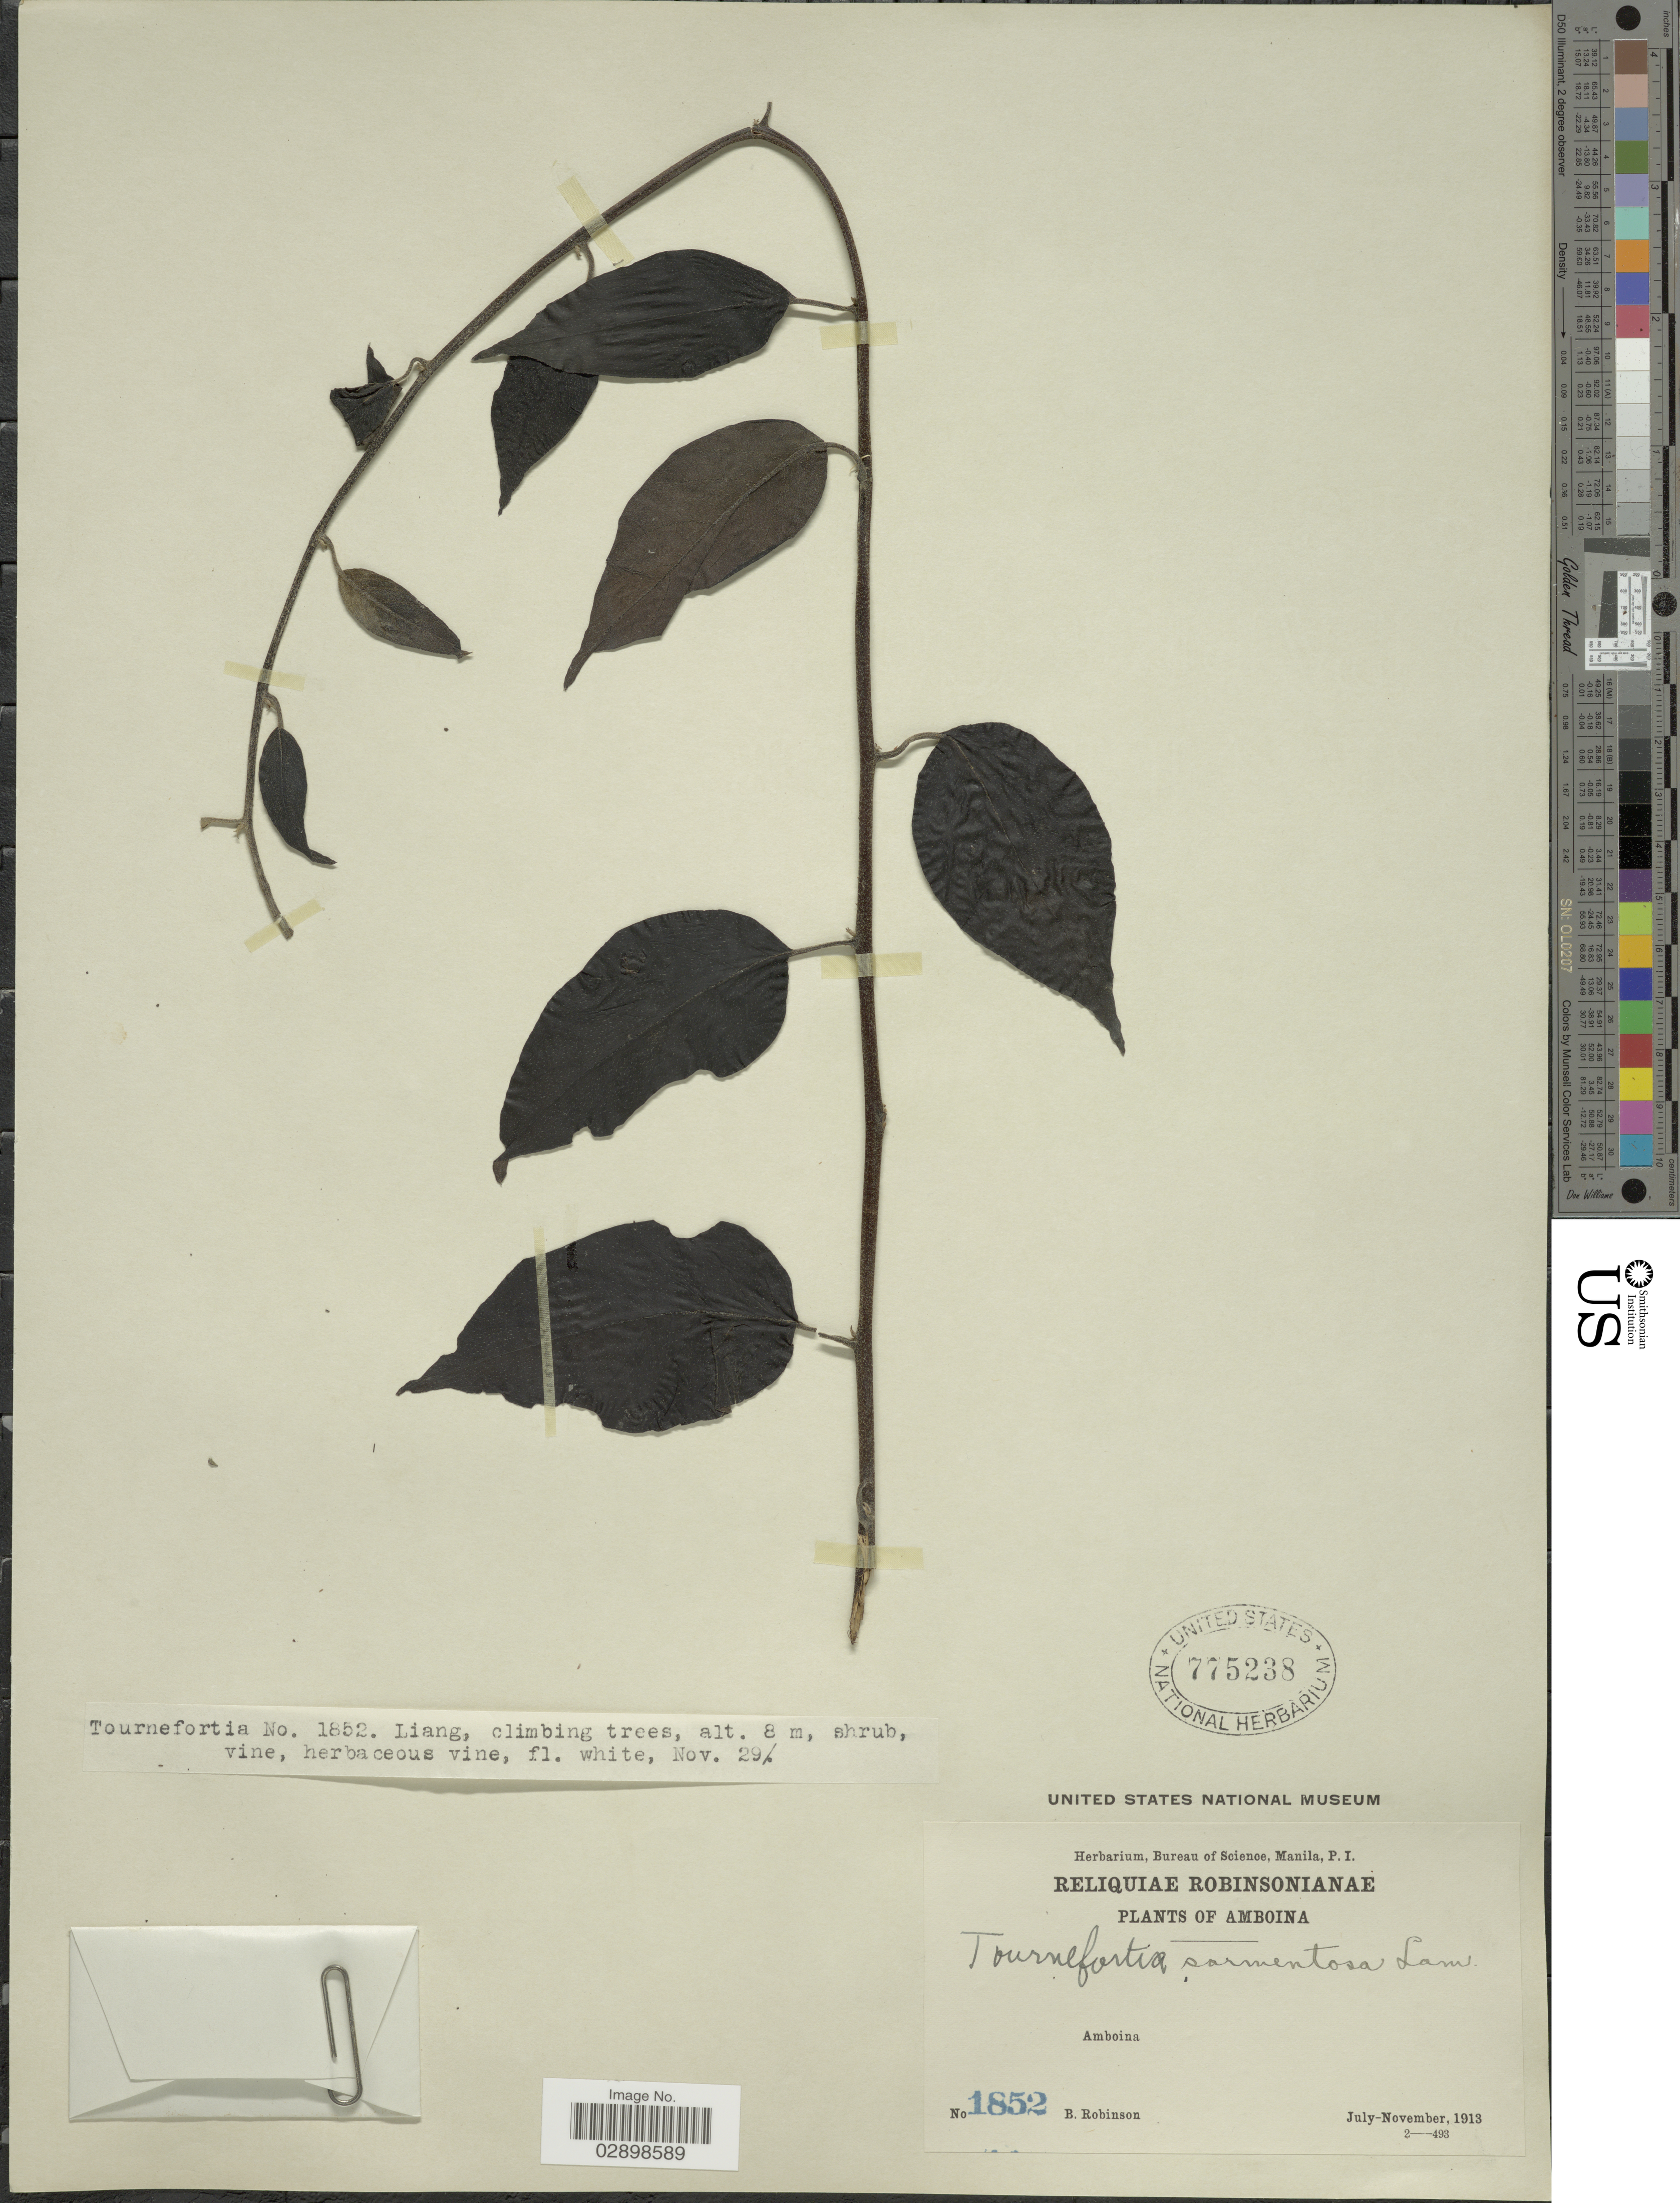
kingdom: Plantae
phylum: Tracheophyta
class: Magnoliopsida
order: Boraginales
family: Heliotropiaceae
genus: Tournefortia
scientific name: Tournefortia sarmentosa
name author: Lam.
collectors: B. Robinson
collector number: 1852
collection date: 1913-07/1913-11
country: Indonesia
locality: Amboina.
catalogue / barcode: US 775238